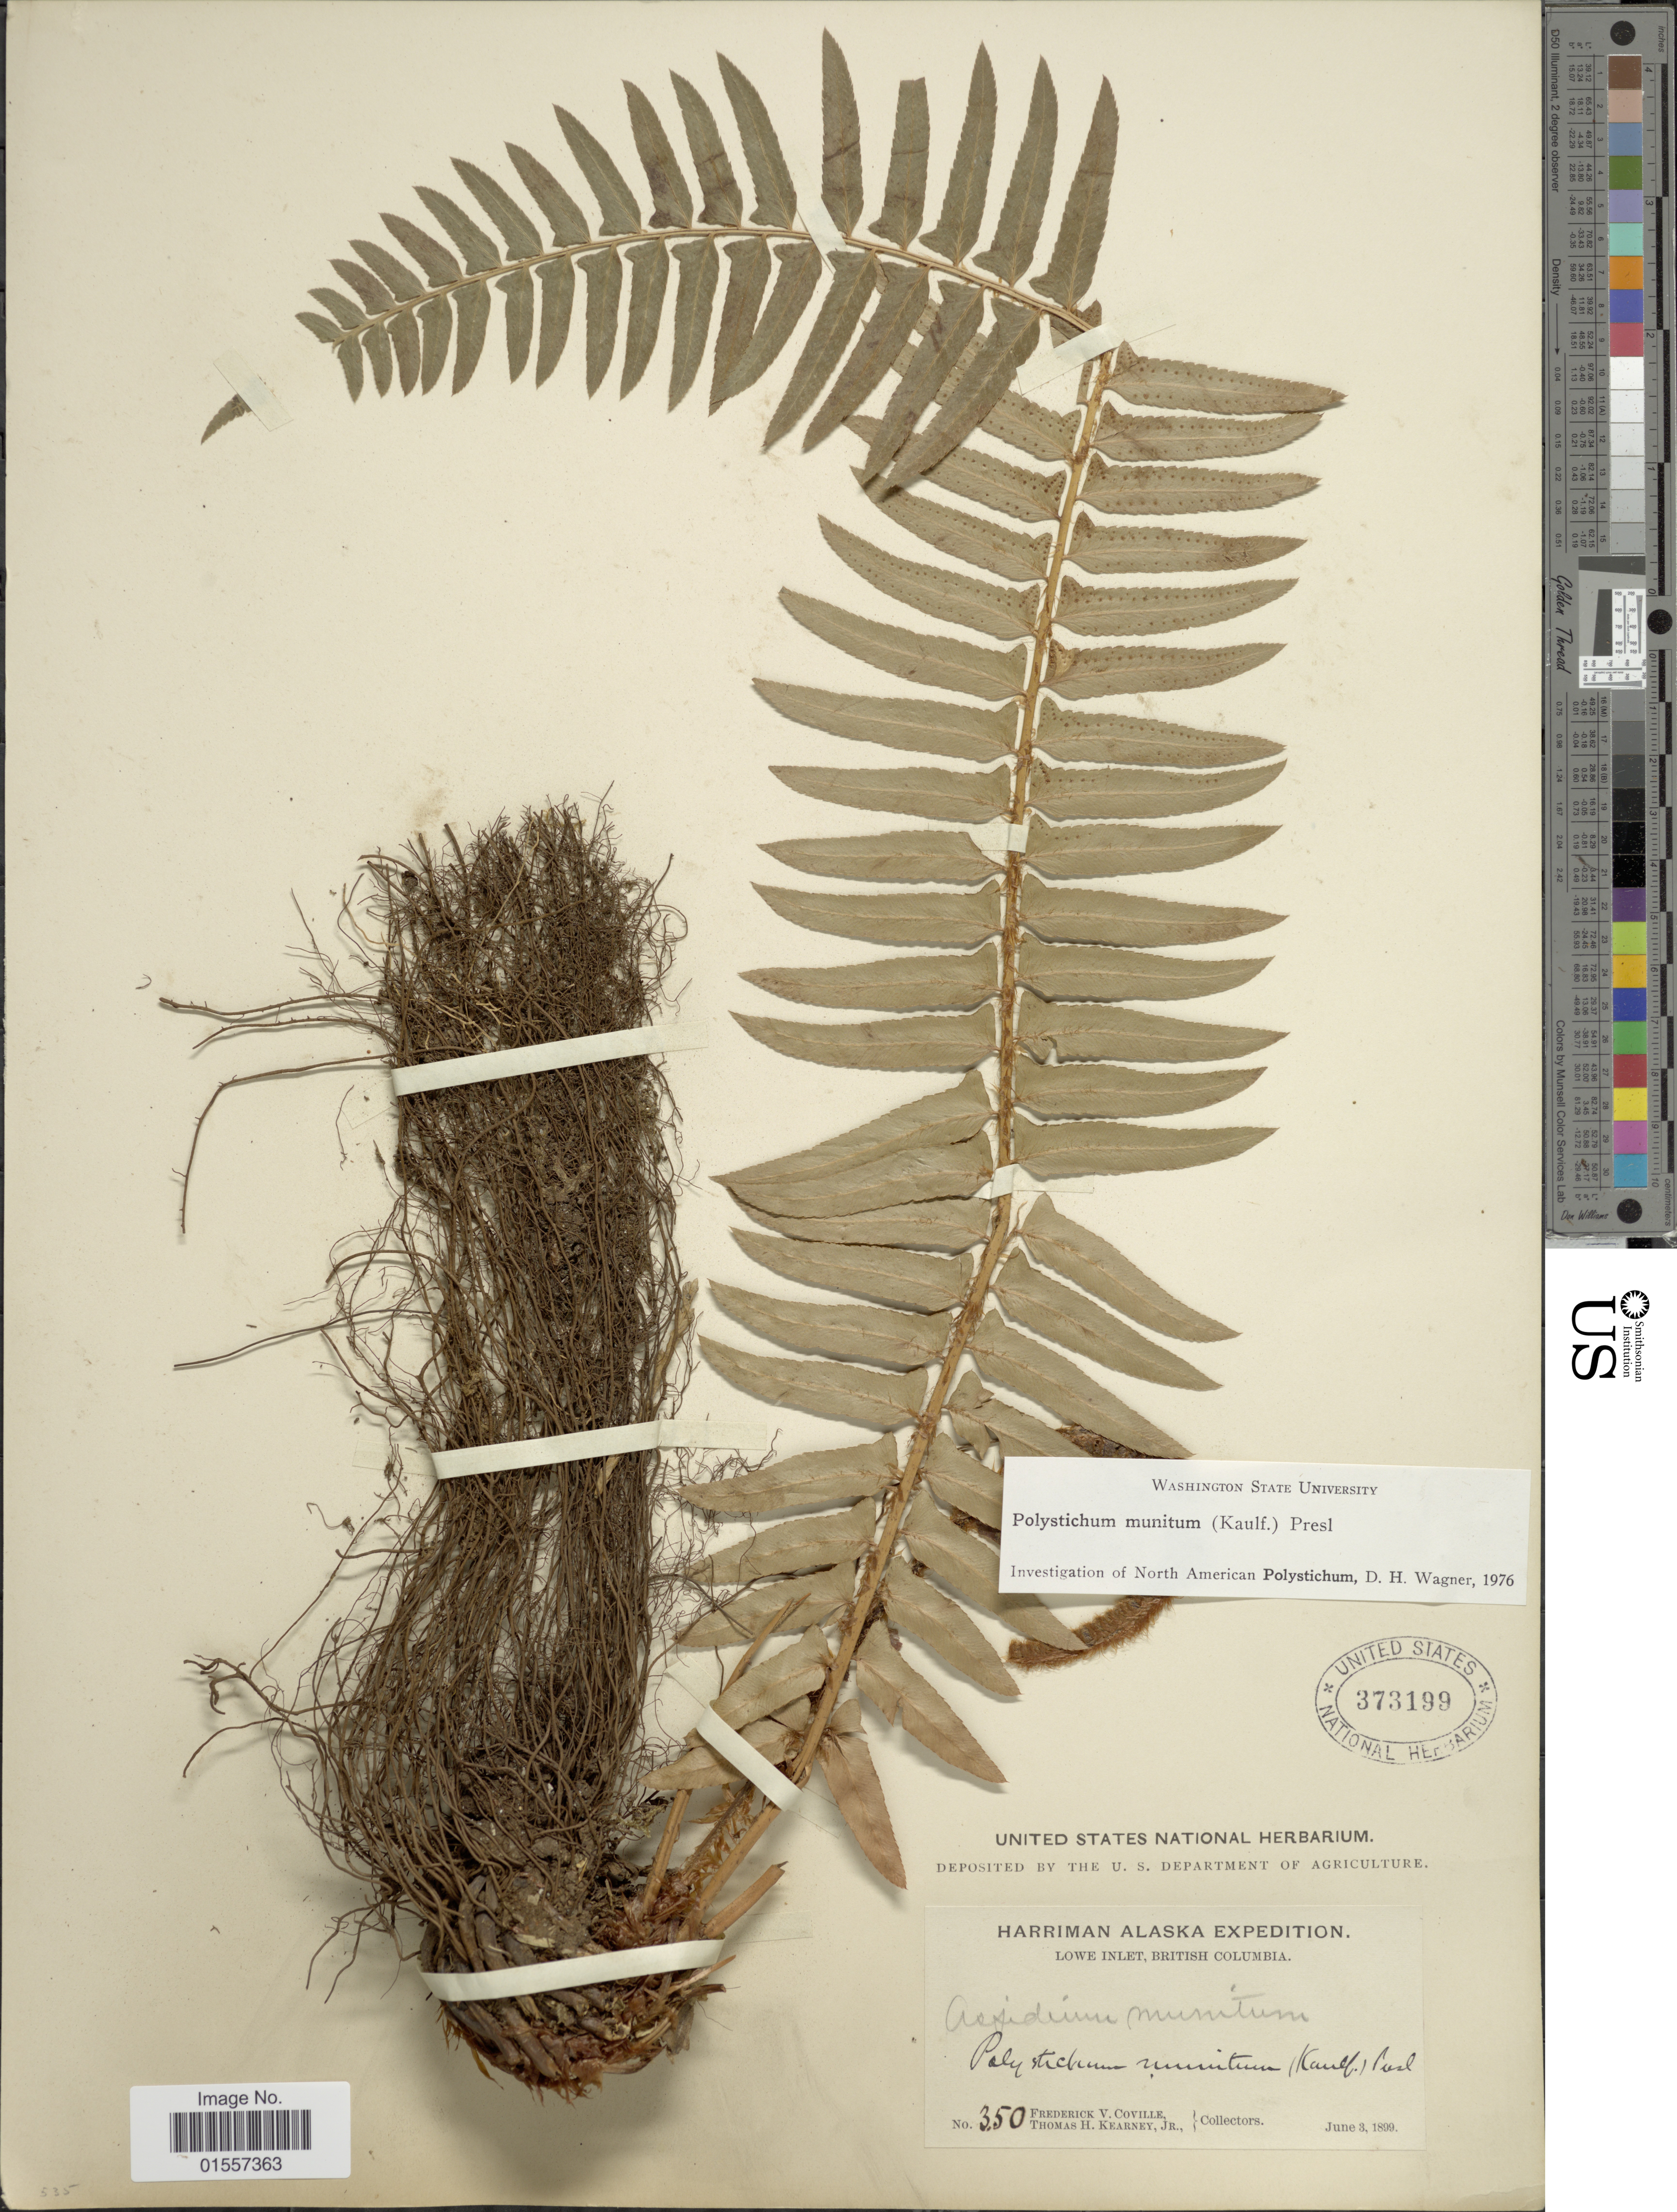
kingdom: Plantae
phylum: Tracheophyta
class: Polypodiopsida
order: Polypodiales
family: Dryopteridaceae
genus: Polystichum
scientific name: Polystichum munitum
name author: (Kaulf.) C. Presl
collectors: F. V. Coville & T. H. Kearney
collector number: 350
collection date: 1899-06-03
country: Canada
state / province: British Columbia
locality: Lowe Inlet, British Columbia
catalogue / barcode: US 373199